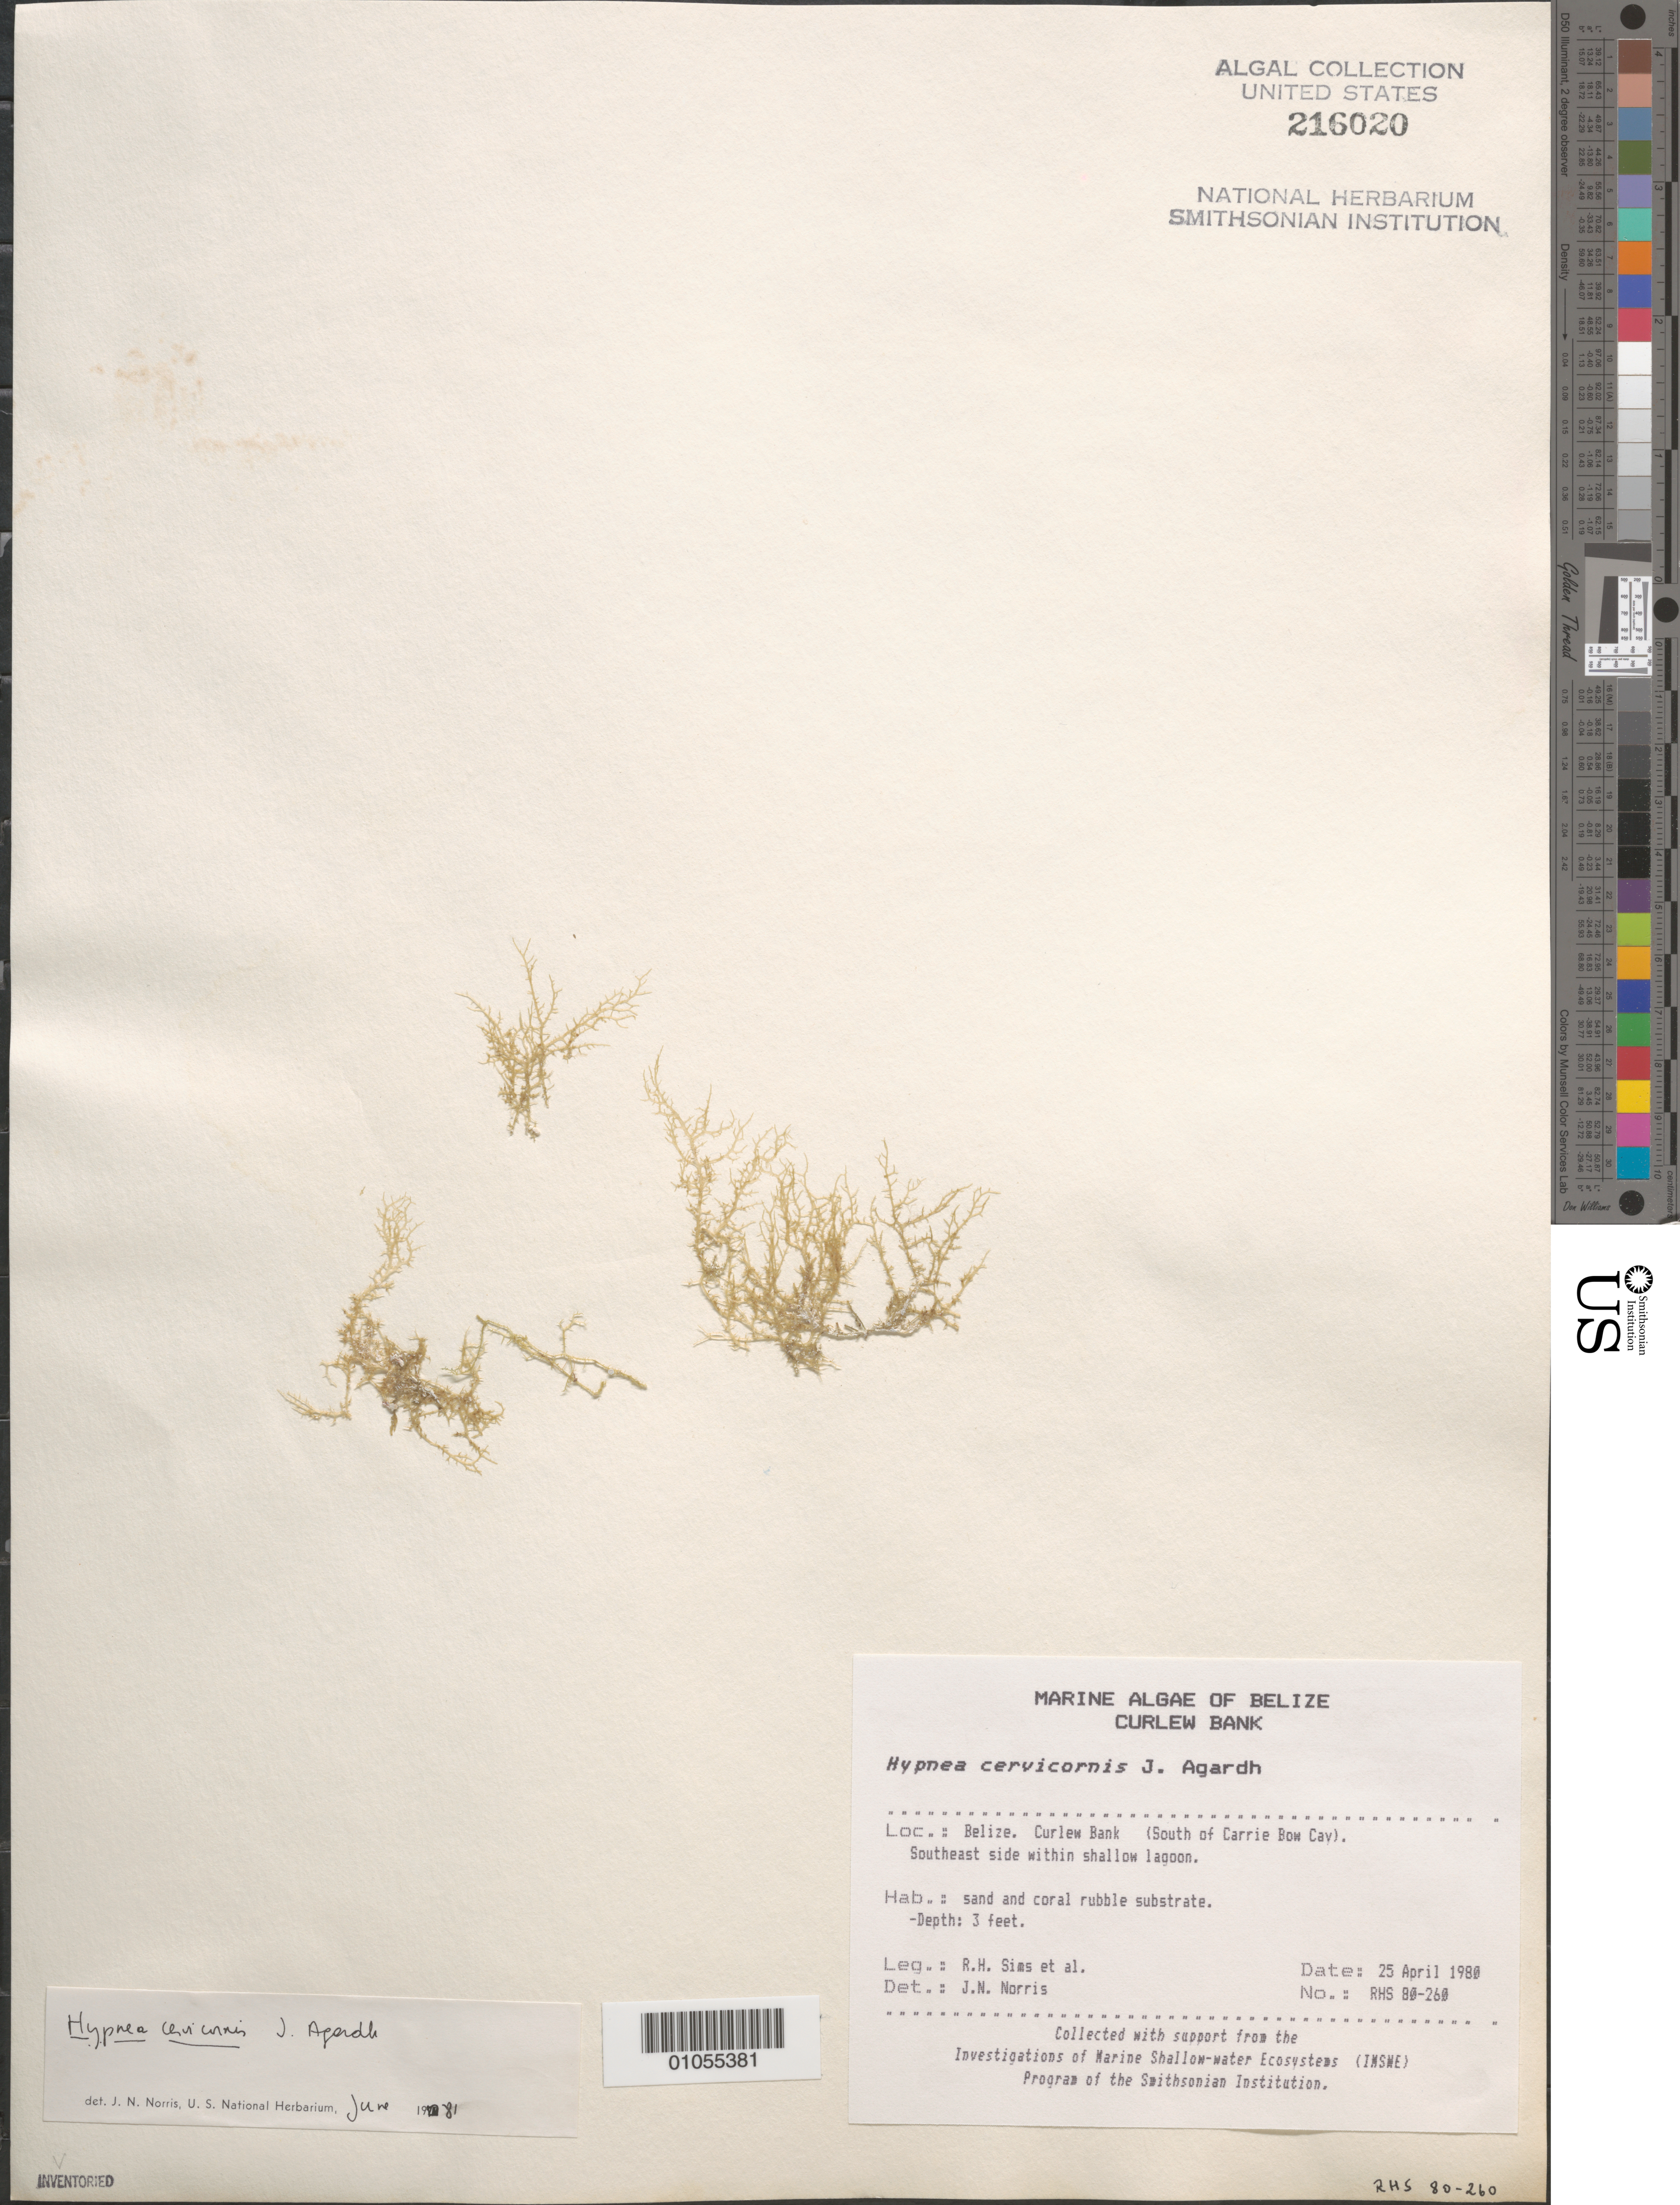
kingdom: Plantae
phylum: Rhodophyta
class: Florideophyceae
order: Gigartinales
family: Cystocloniaceae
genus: Hypnea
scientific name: Hypnea cervicornis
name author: J. Agardh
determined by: Norris, James N.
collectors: R. H. Sims & et al.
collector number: RHS 80-260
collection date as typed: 25 Apr 1980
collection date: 1980-04-25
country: Belize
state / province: Stann Creek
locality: Curlew Bank, south of Carrie Bow Cay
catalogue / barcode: US 216020